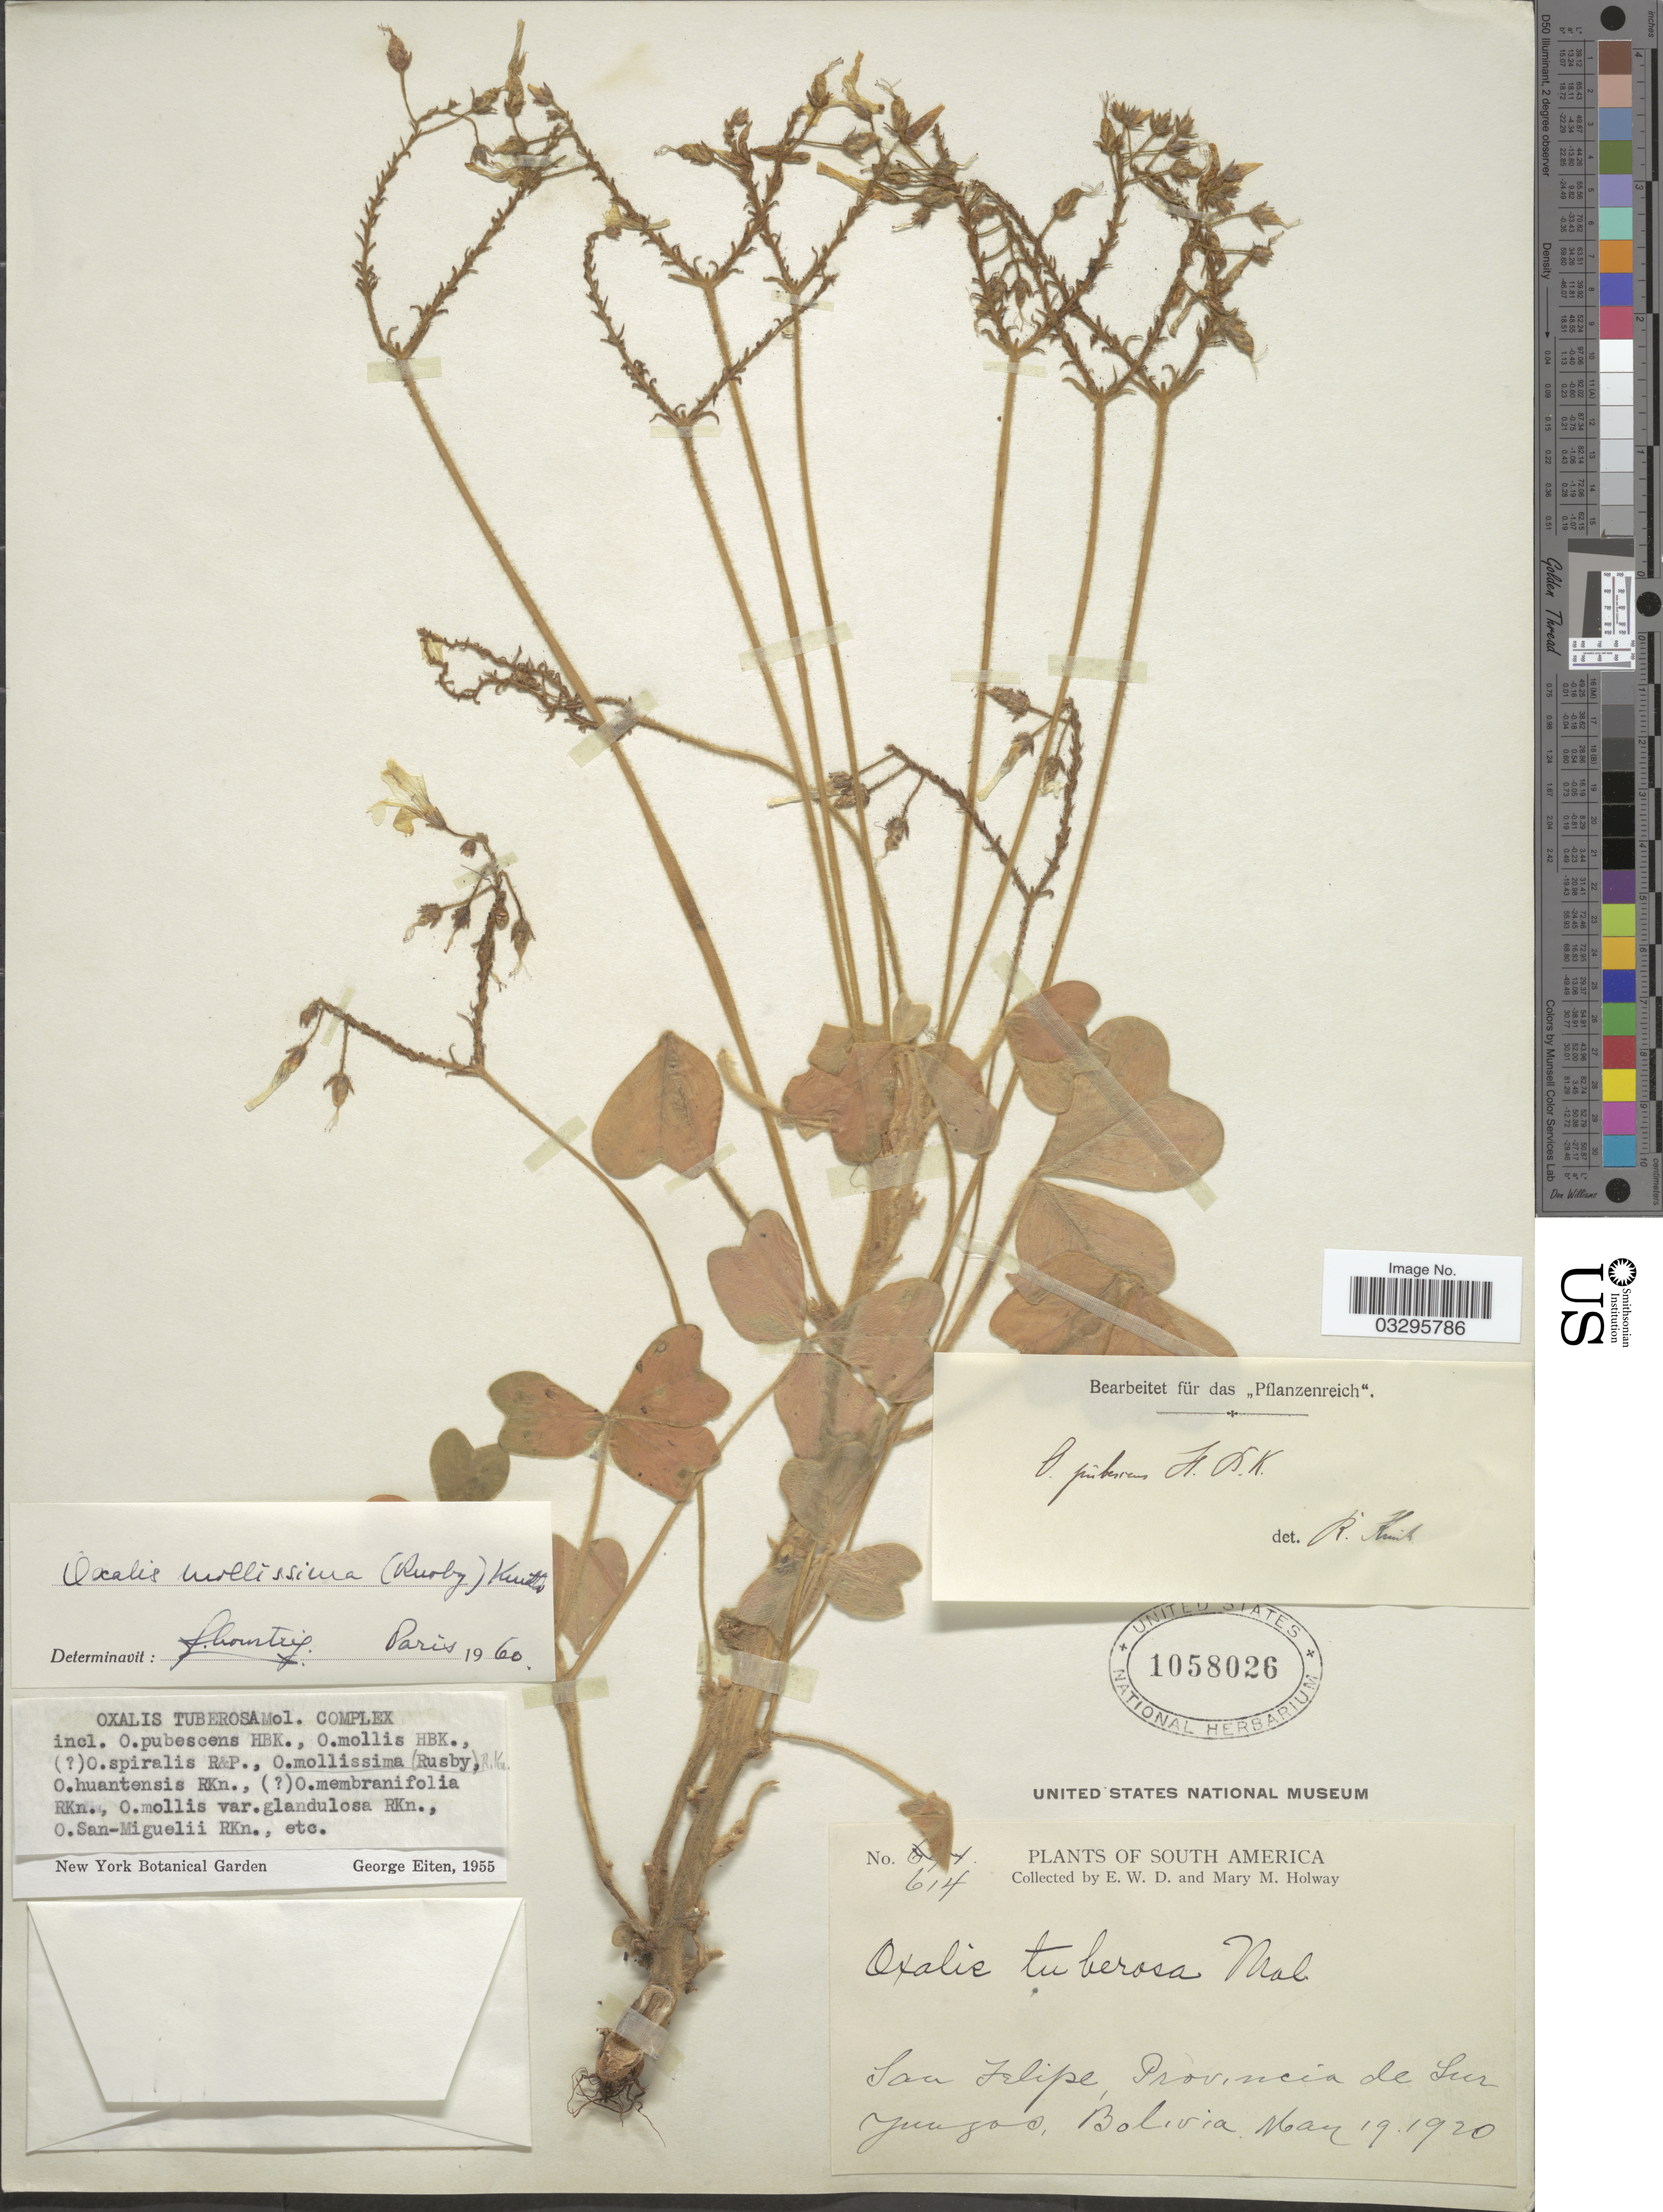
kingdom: Plantae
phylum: Tracheophyta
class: Magnoliopsida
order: Oxalidales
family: Oxalidaceae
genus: Oxalis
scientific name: Oxalis mollissima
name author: (Rusby) R. Knuth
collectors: E. W. D. Holway & M. M. Holway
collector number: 614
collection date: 1920-05-19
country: Bolivia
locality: San Felipe, Provincia de Sur Yungas.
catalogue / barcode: US 1058026